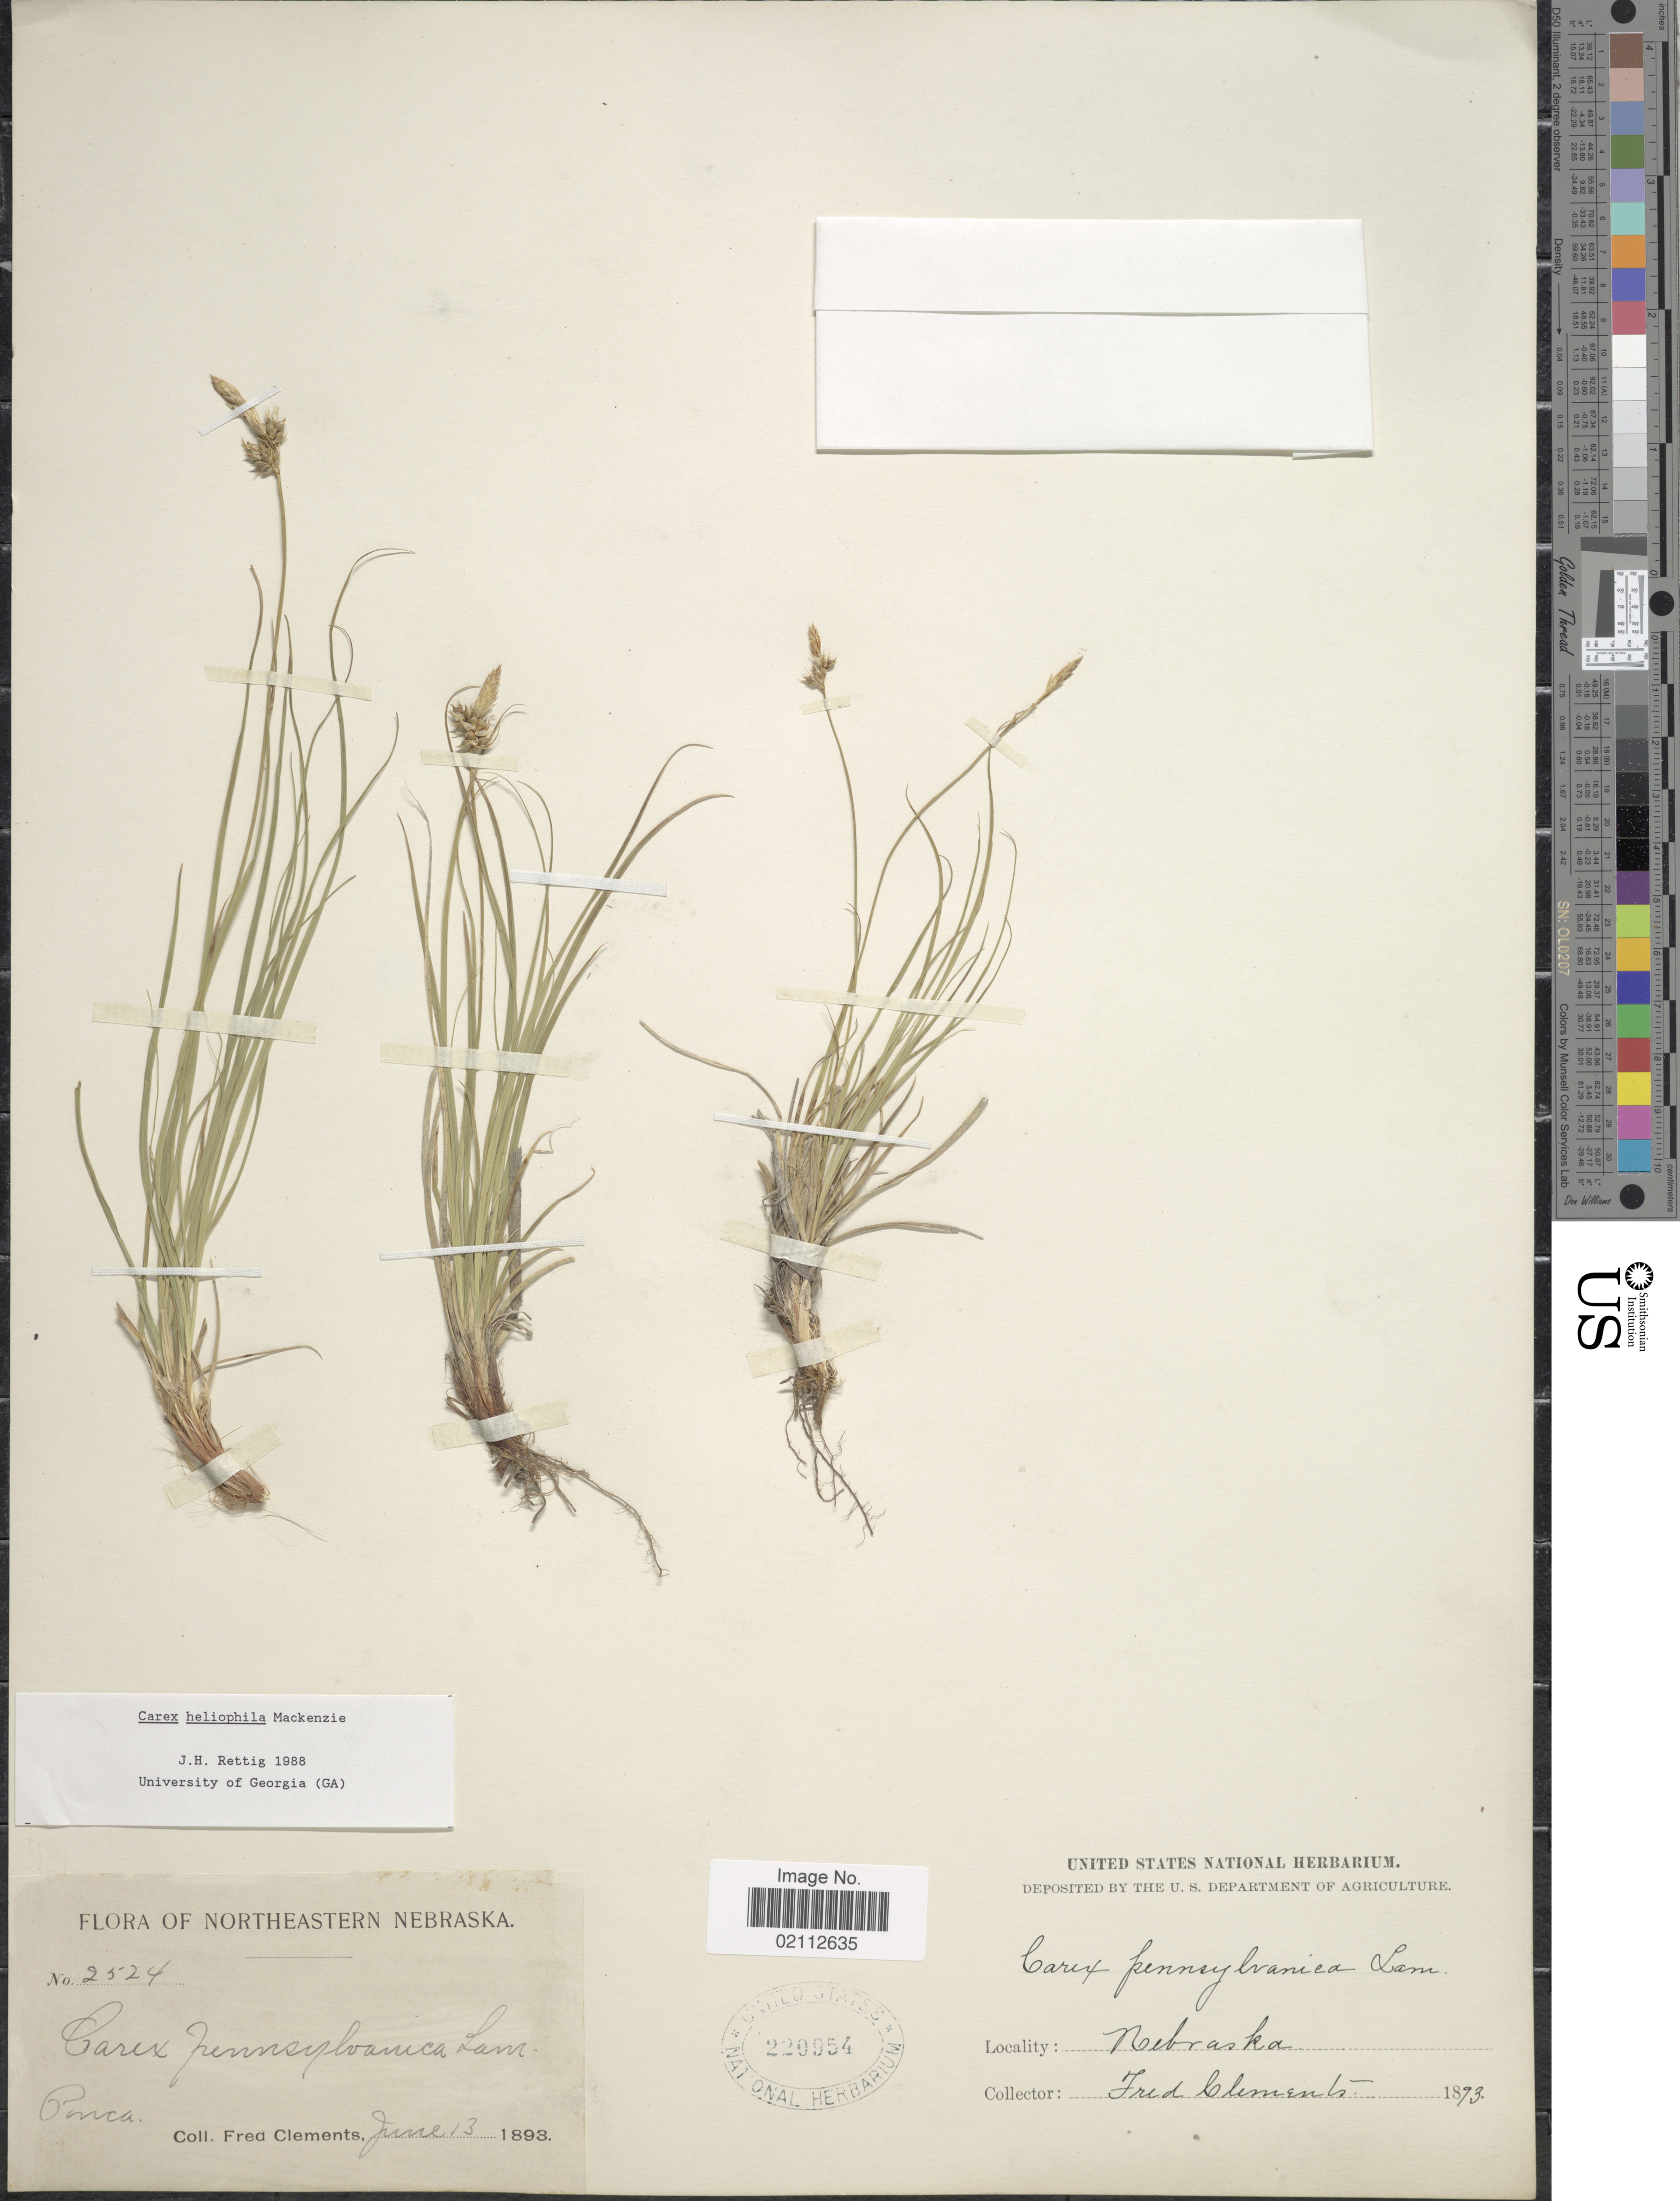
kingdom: Plantae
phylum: Tracheophyta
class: Liliopsida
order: Poales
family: Cyperaceae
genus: Carex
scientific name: Carex heliophila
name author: Mack.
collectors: F. Clements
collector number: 2524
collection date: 1893-06-13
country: United States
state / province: Nebraska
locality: Ponca, Northeastern Nebraska.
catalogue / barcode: US 220954